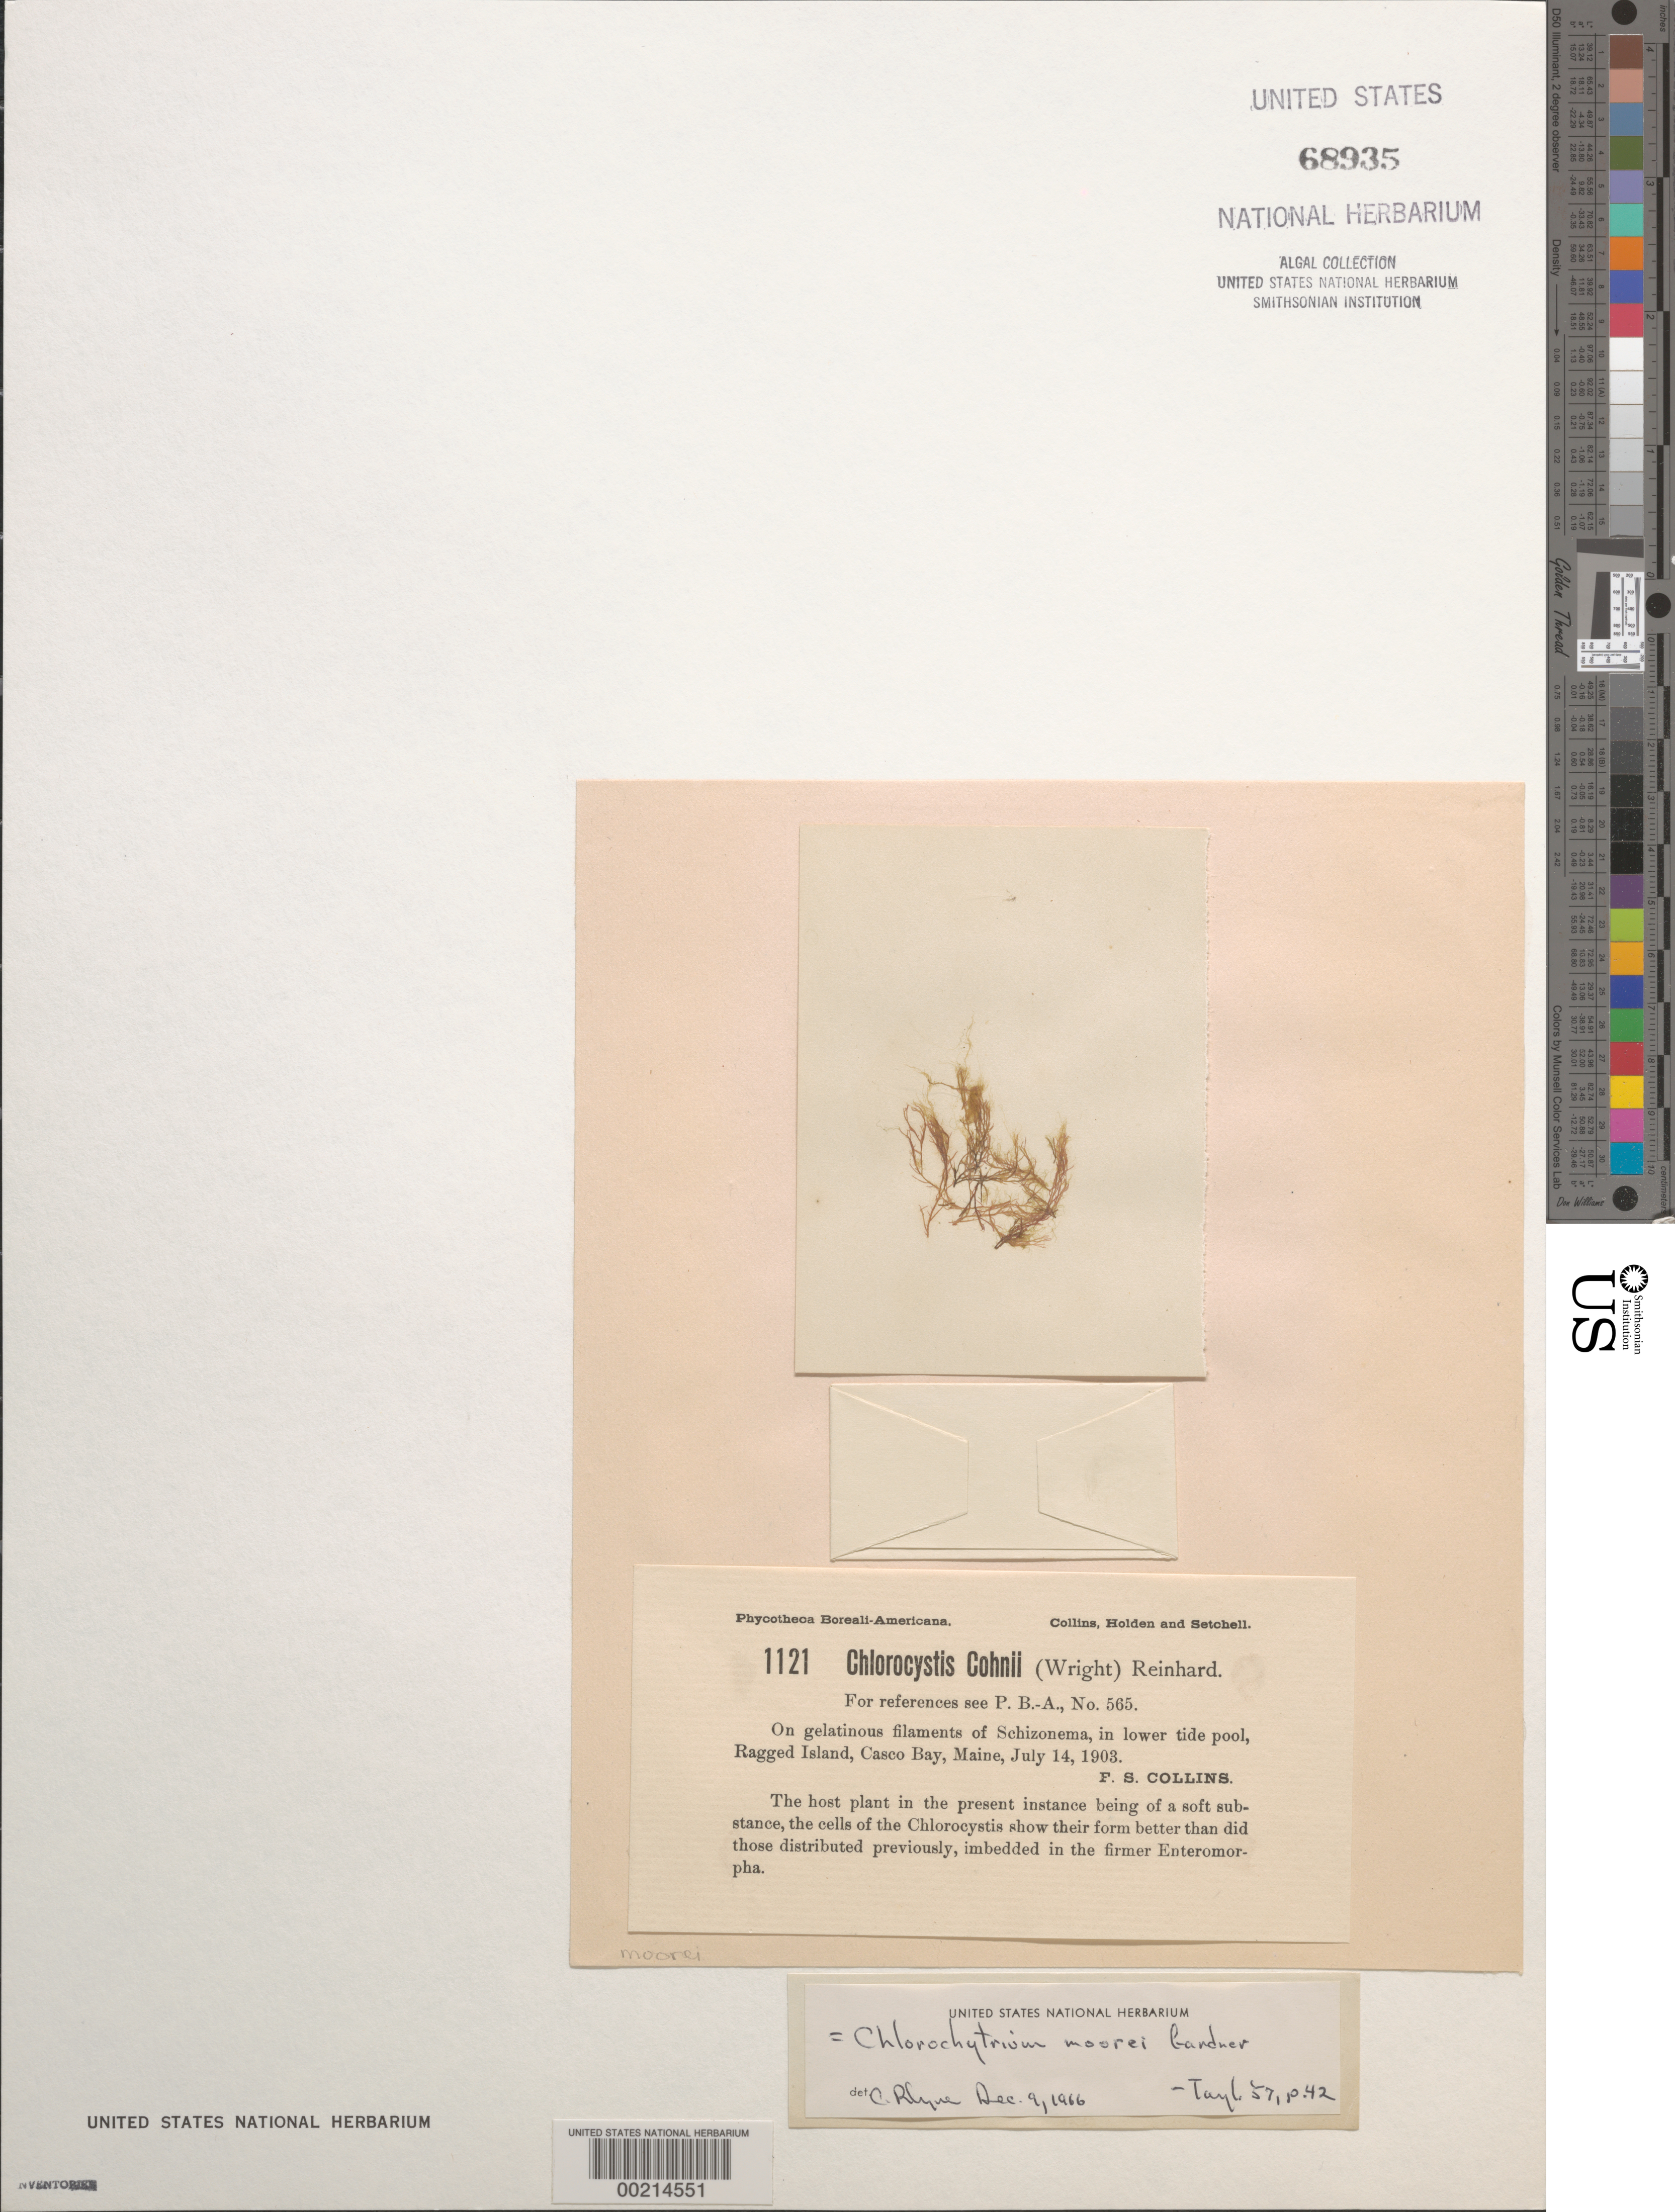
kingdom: Plantae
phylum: Chlorophyta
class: Ulvophyceae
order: Ulotrichales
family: Ulotrichaceae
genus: Chlorocystis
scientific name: Chlorocystis moorei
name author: (N.L. Gardner) Darienko et al.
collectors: F. Collins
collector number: PB-A 1121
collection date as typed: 14 Jul 1903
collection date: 1903-07-14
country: United States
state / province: Maine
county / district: Cumberland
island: Ragged Island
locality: Casco Bay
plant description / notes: Collins, Holden & Setchell, Phycotheca Boreali-Americana, as Chlorocystis cohnii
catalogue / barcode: US 68935